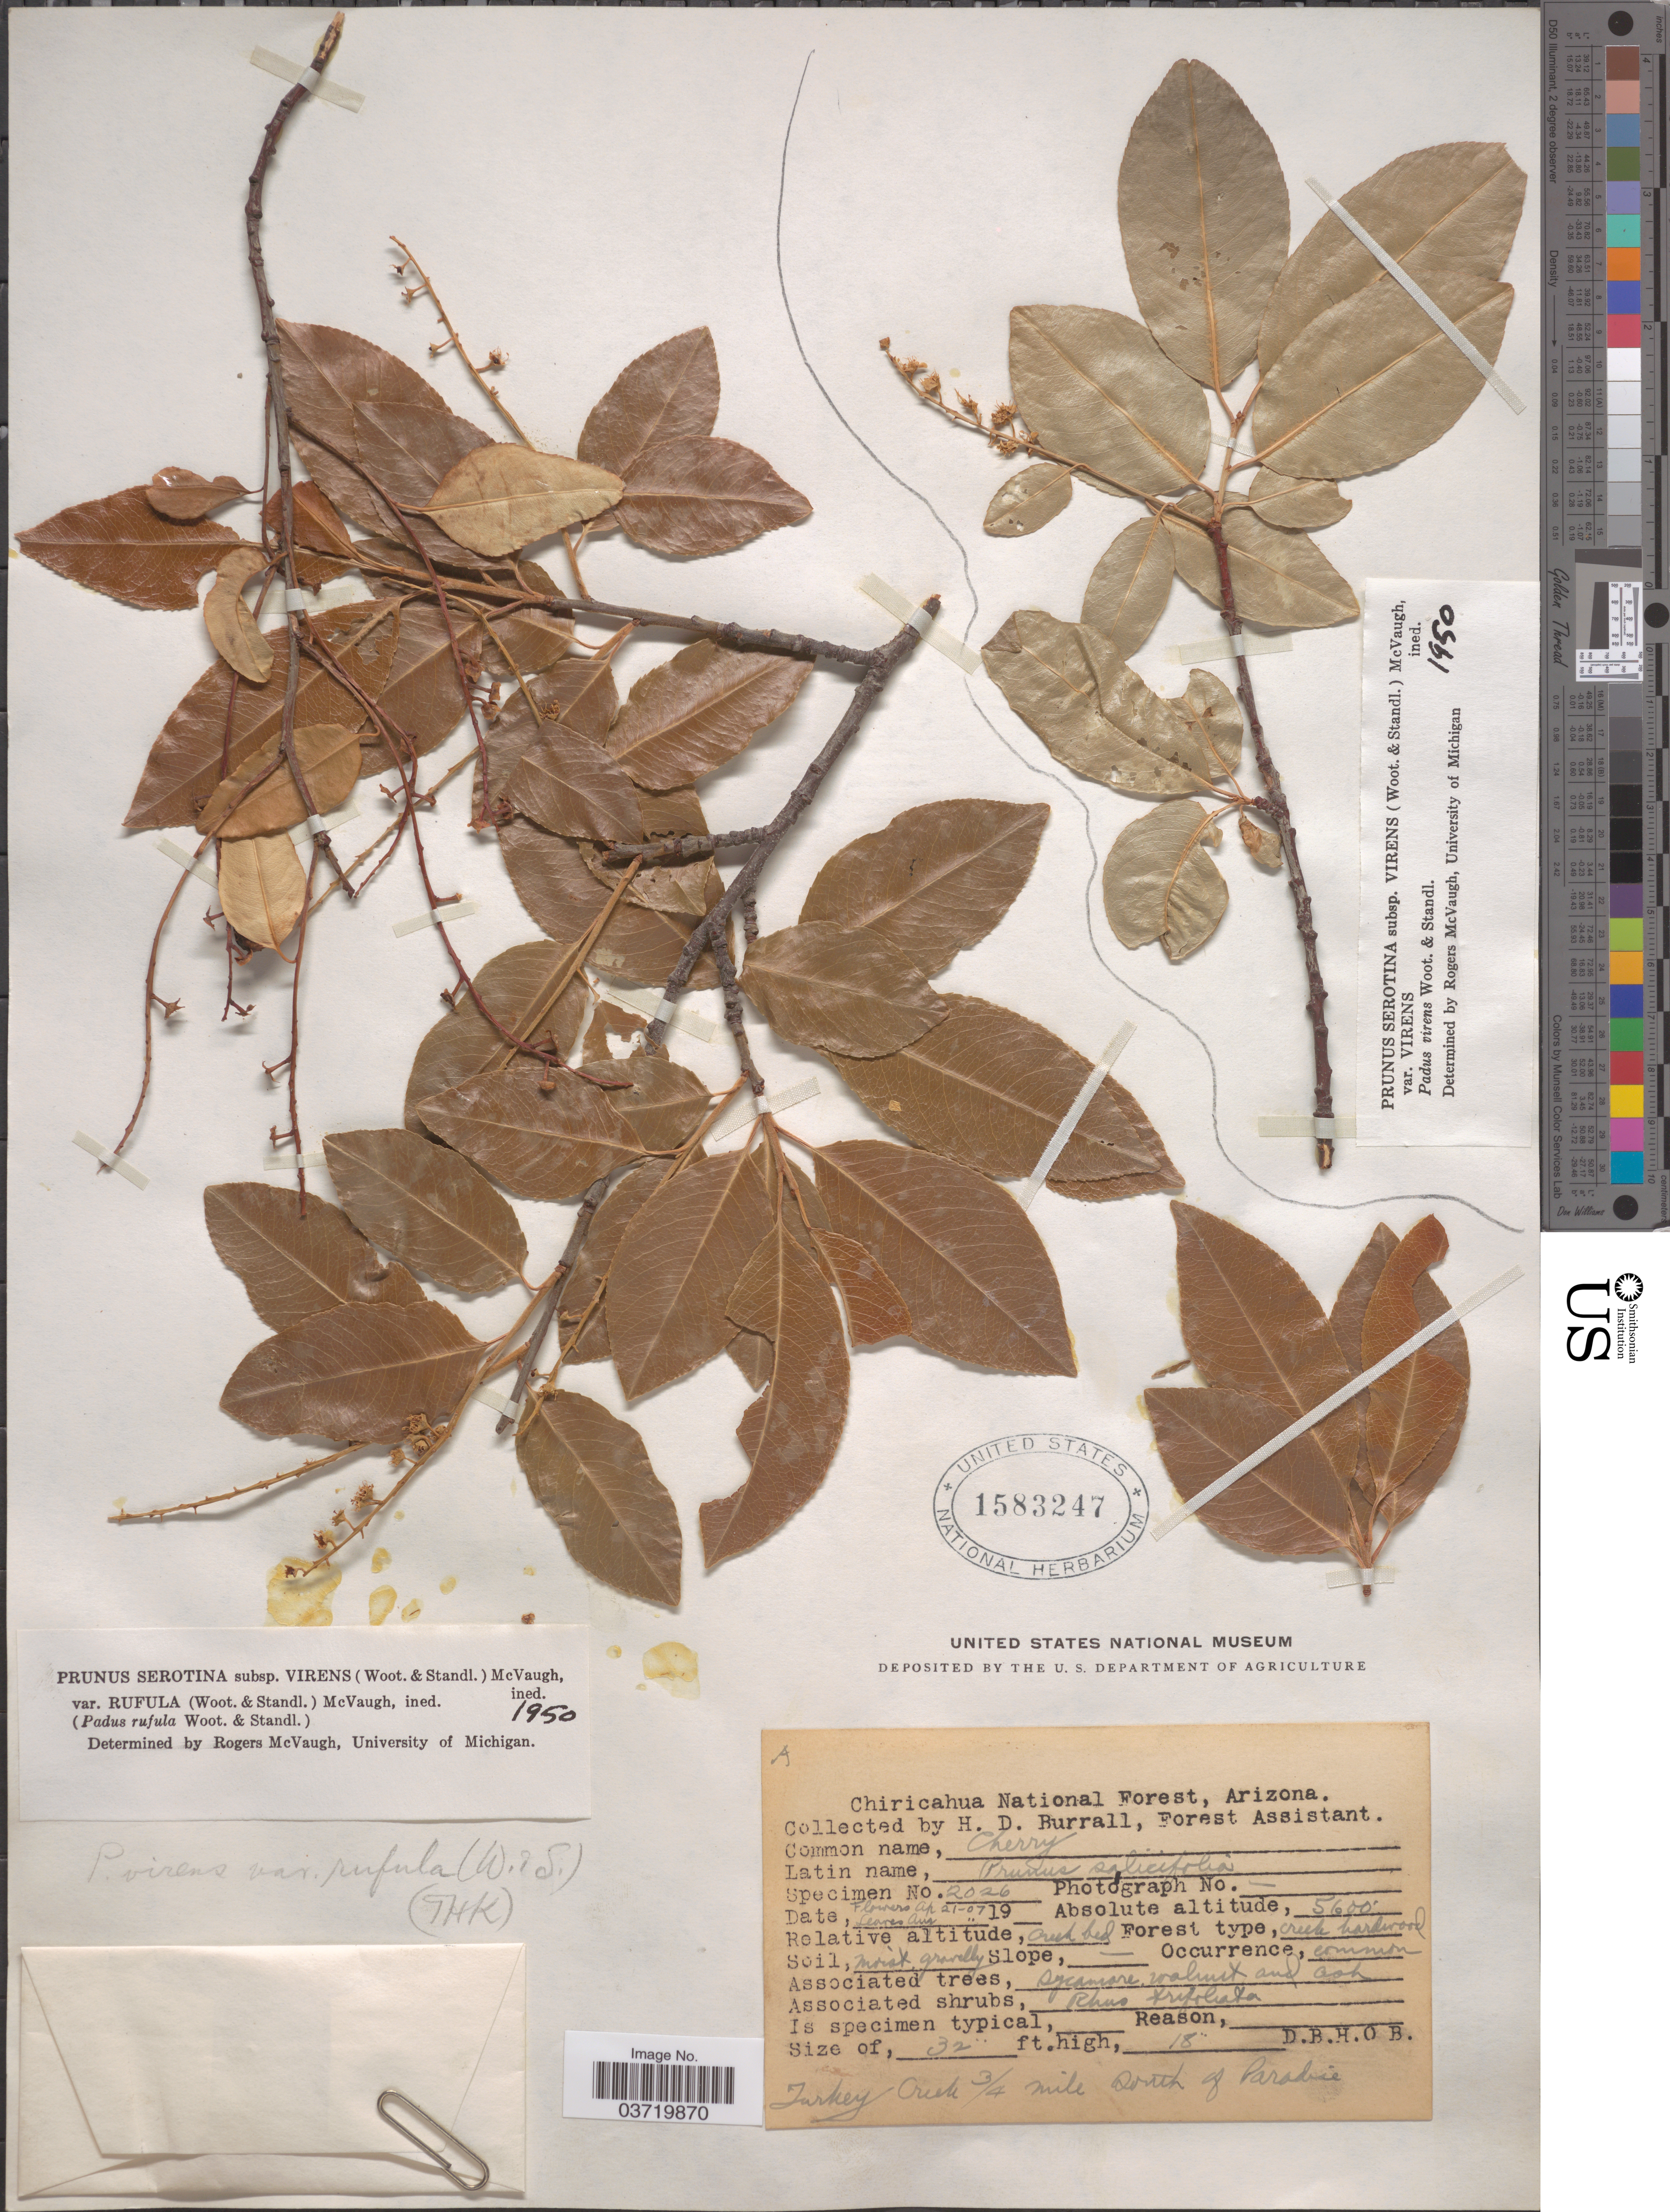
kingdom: Plantae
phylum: Tracheophyta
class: Magnoliopsida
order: Rosales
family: Rosaceae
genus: Prunus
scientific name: Prunus serotina var. rufula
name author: (Wooton & Standl.) McVaugh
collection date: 1907-04-21/1907-08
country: United States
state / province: Arizona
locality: chiricahua National Forest. [unsure placement]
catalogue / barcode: US 1583247-2